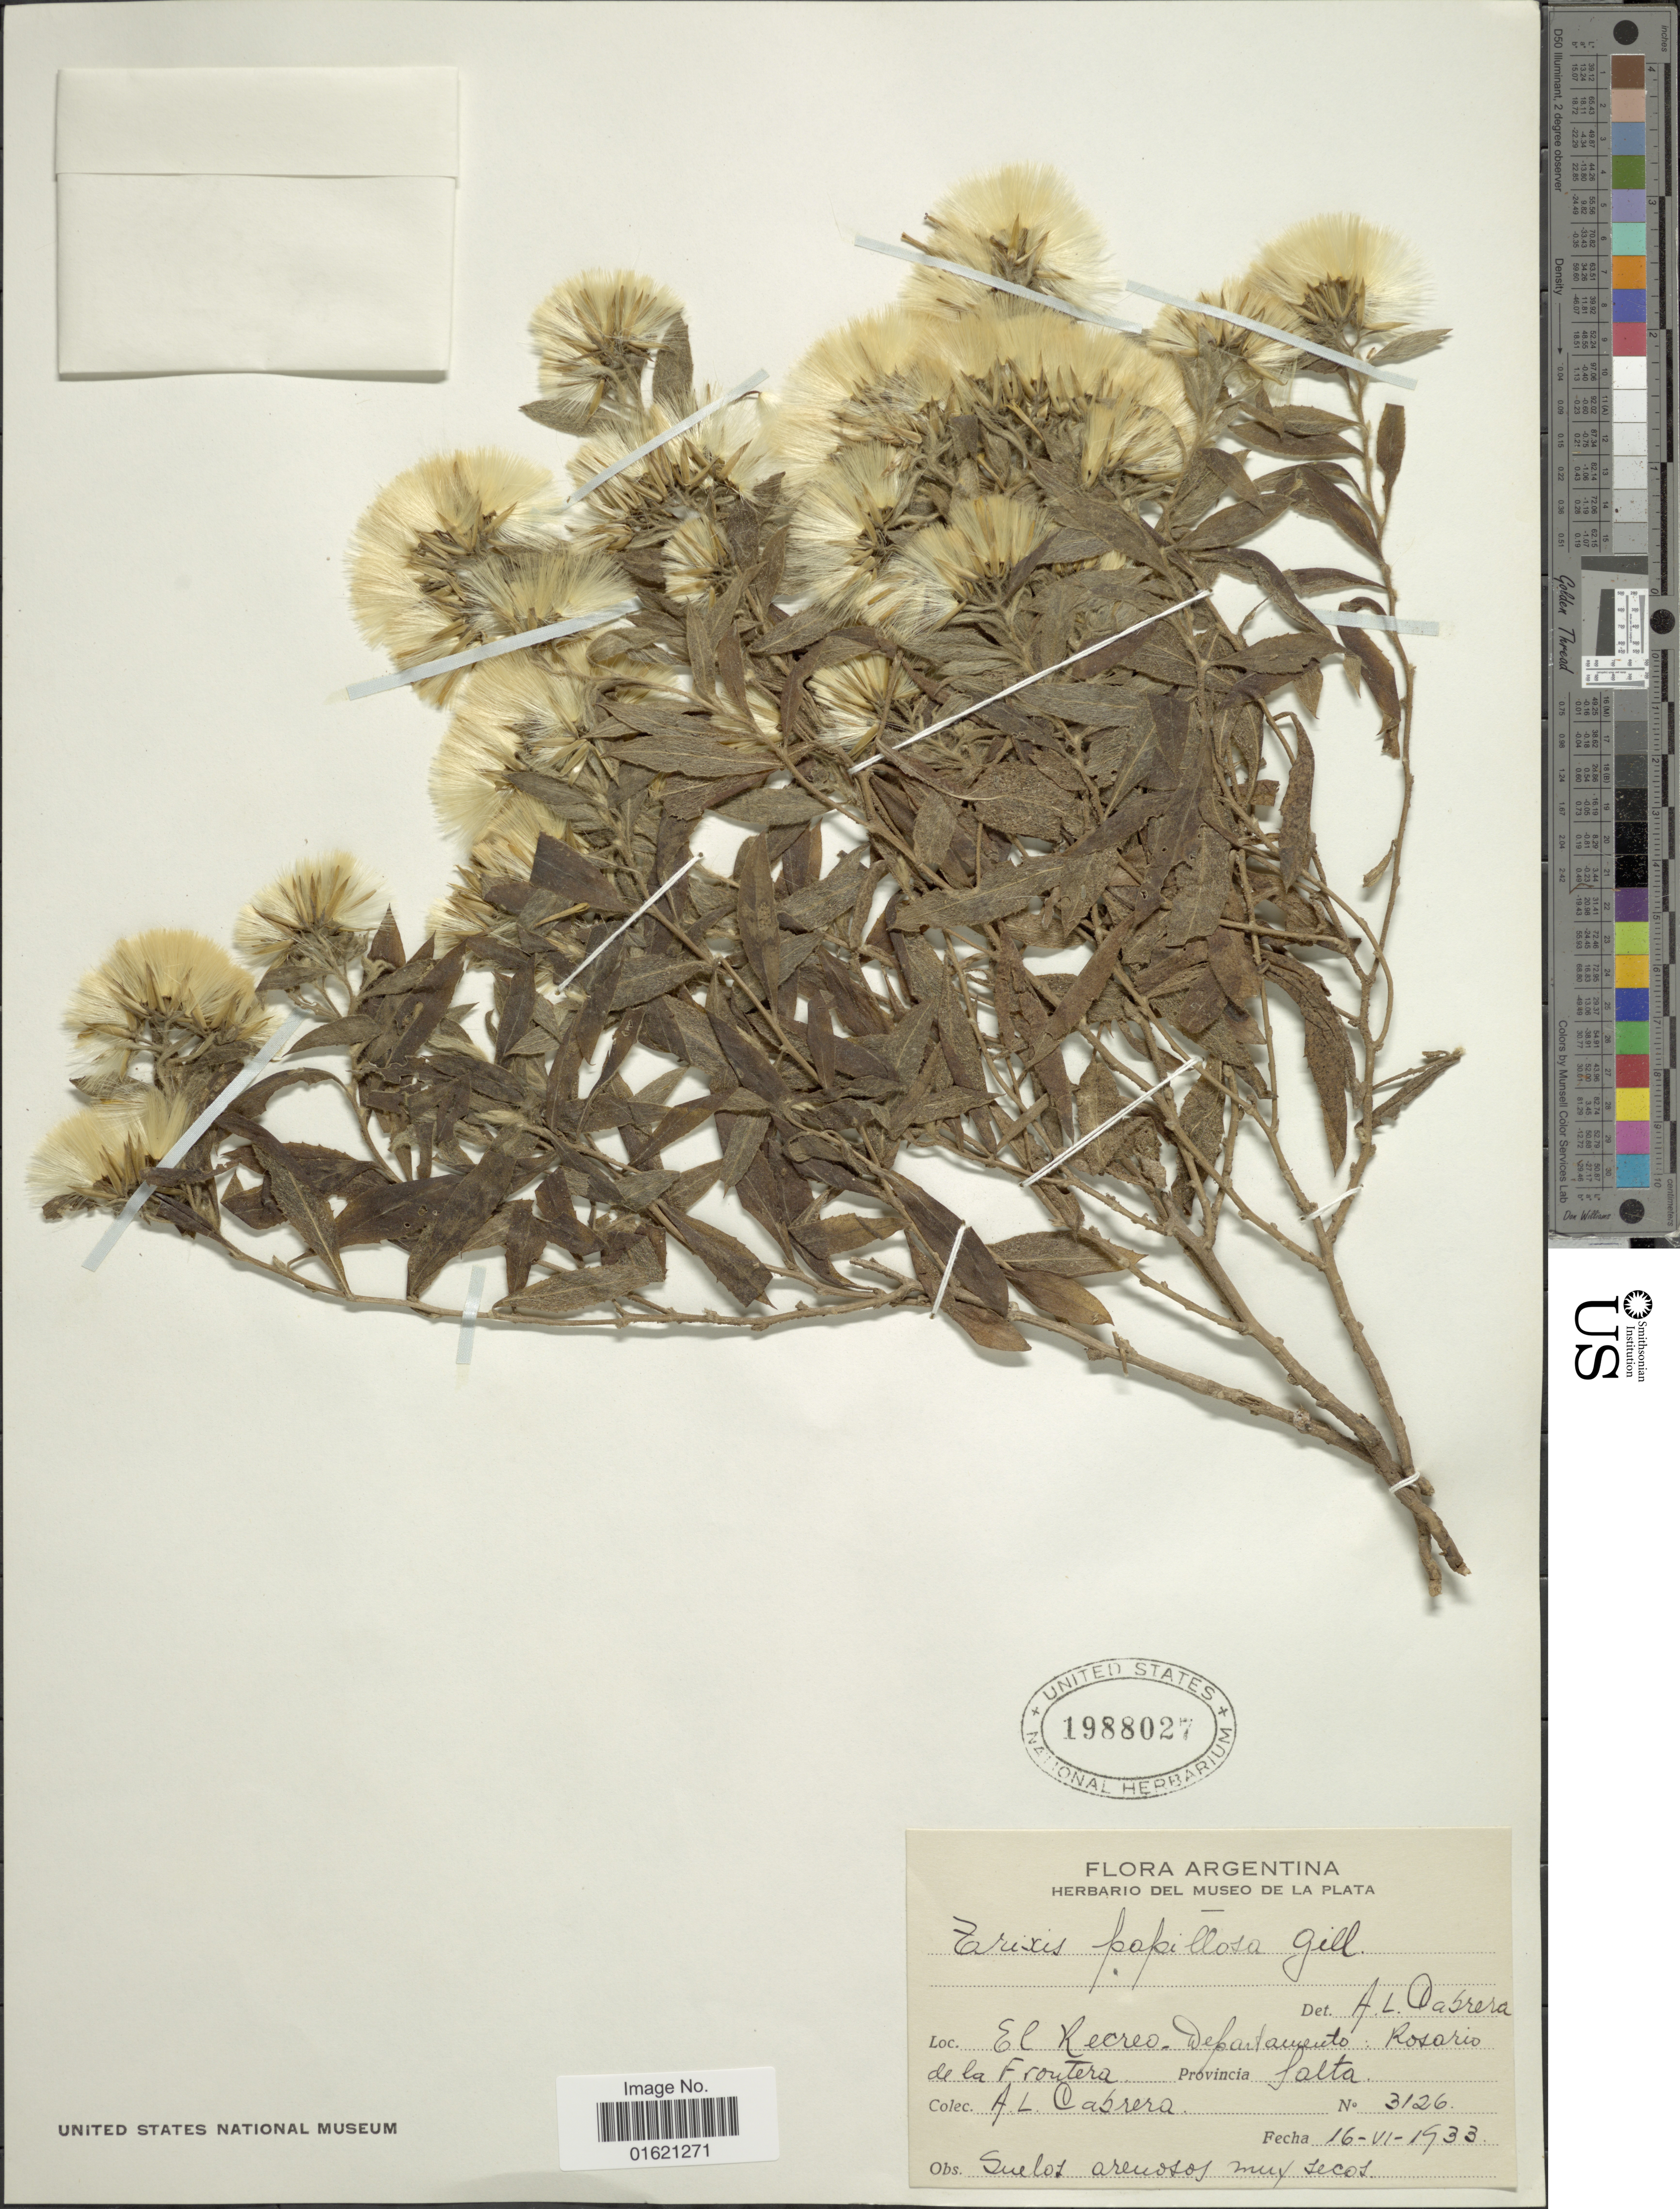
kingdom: Plantae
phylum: Tracheophyta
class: Magnoliopsida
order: Asterales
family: Asteraceae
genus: Trixis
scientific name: Trixis cacalioides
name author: (Kunth) D. Don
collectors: A. L. Cabrera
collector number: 3126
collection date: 1933-06-16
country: Argentina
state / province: Salta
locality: El Recreo, Departamento: Rosario del la Frontera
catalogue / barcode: US 1988027